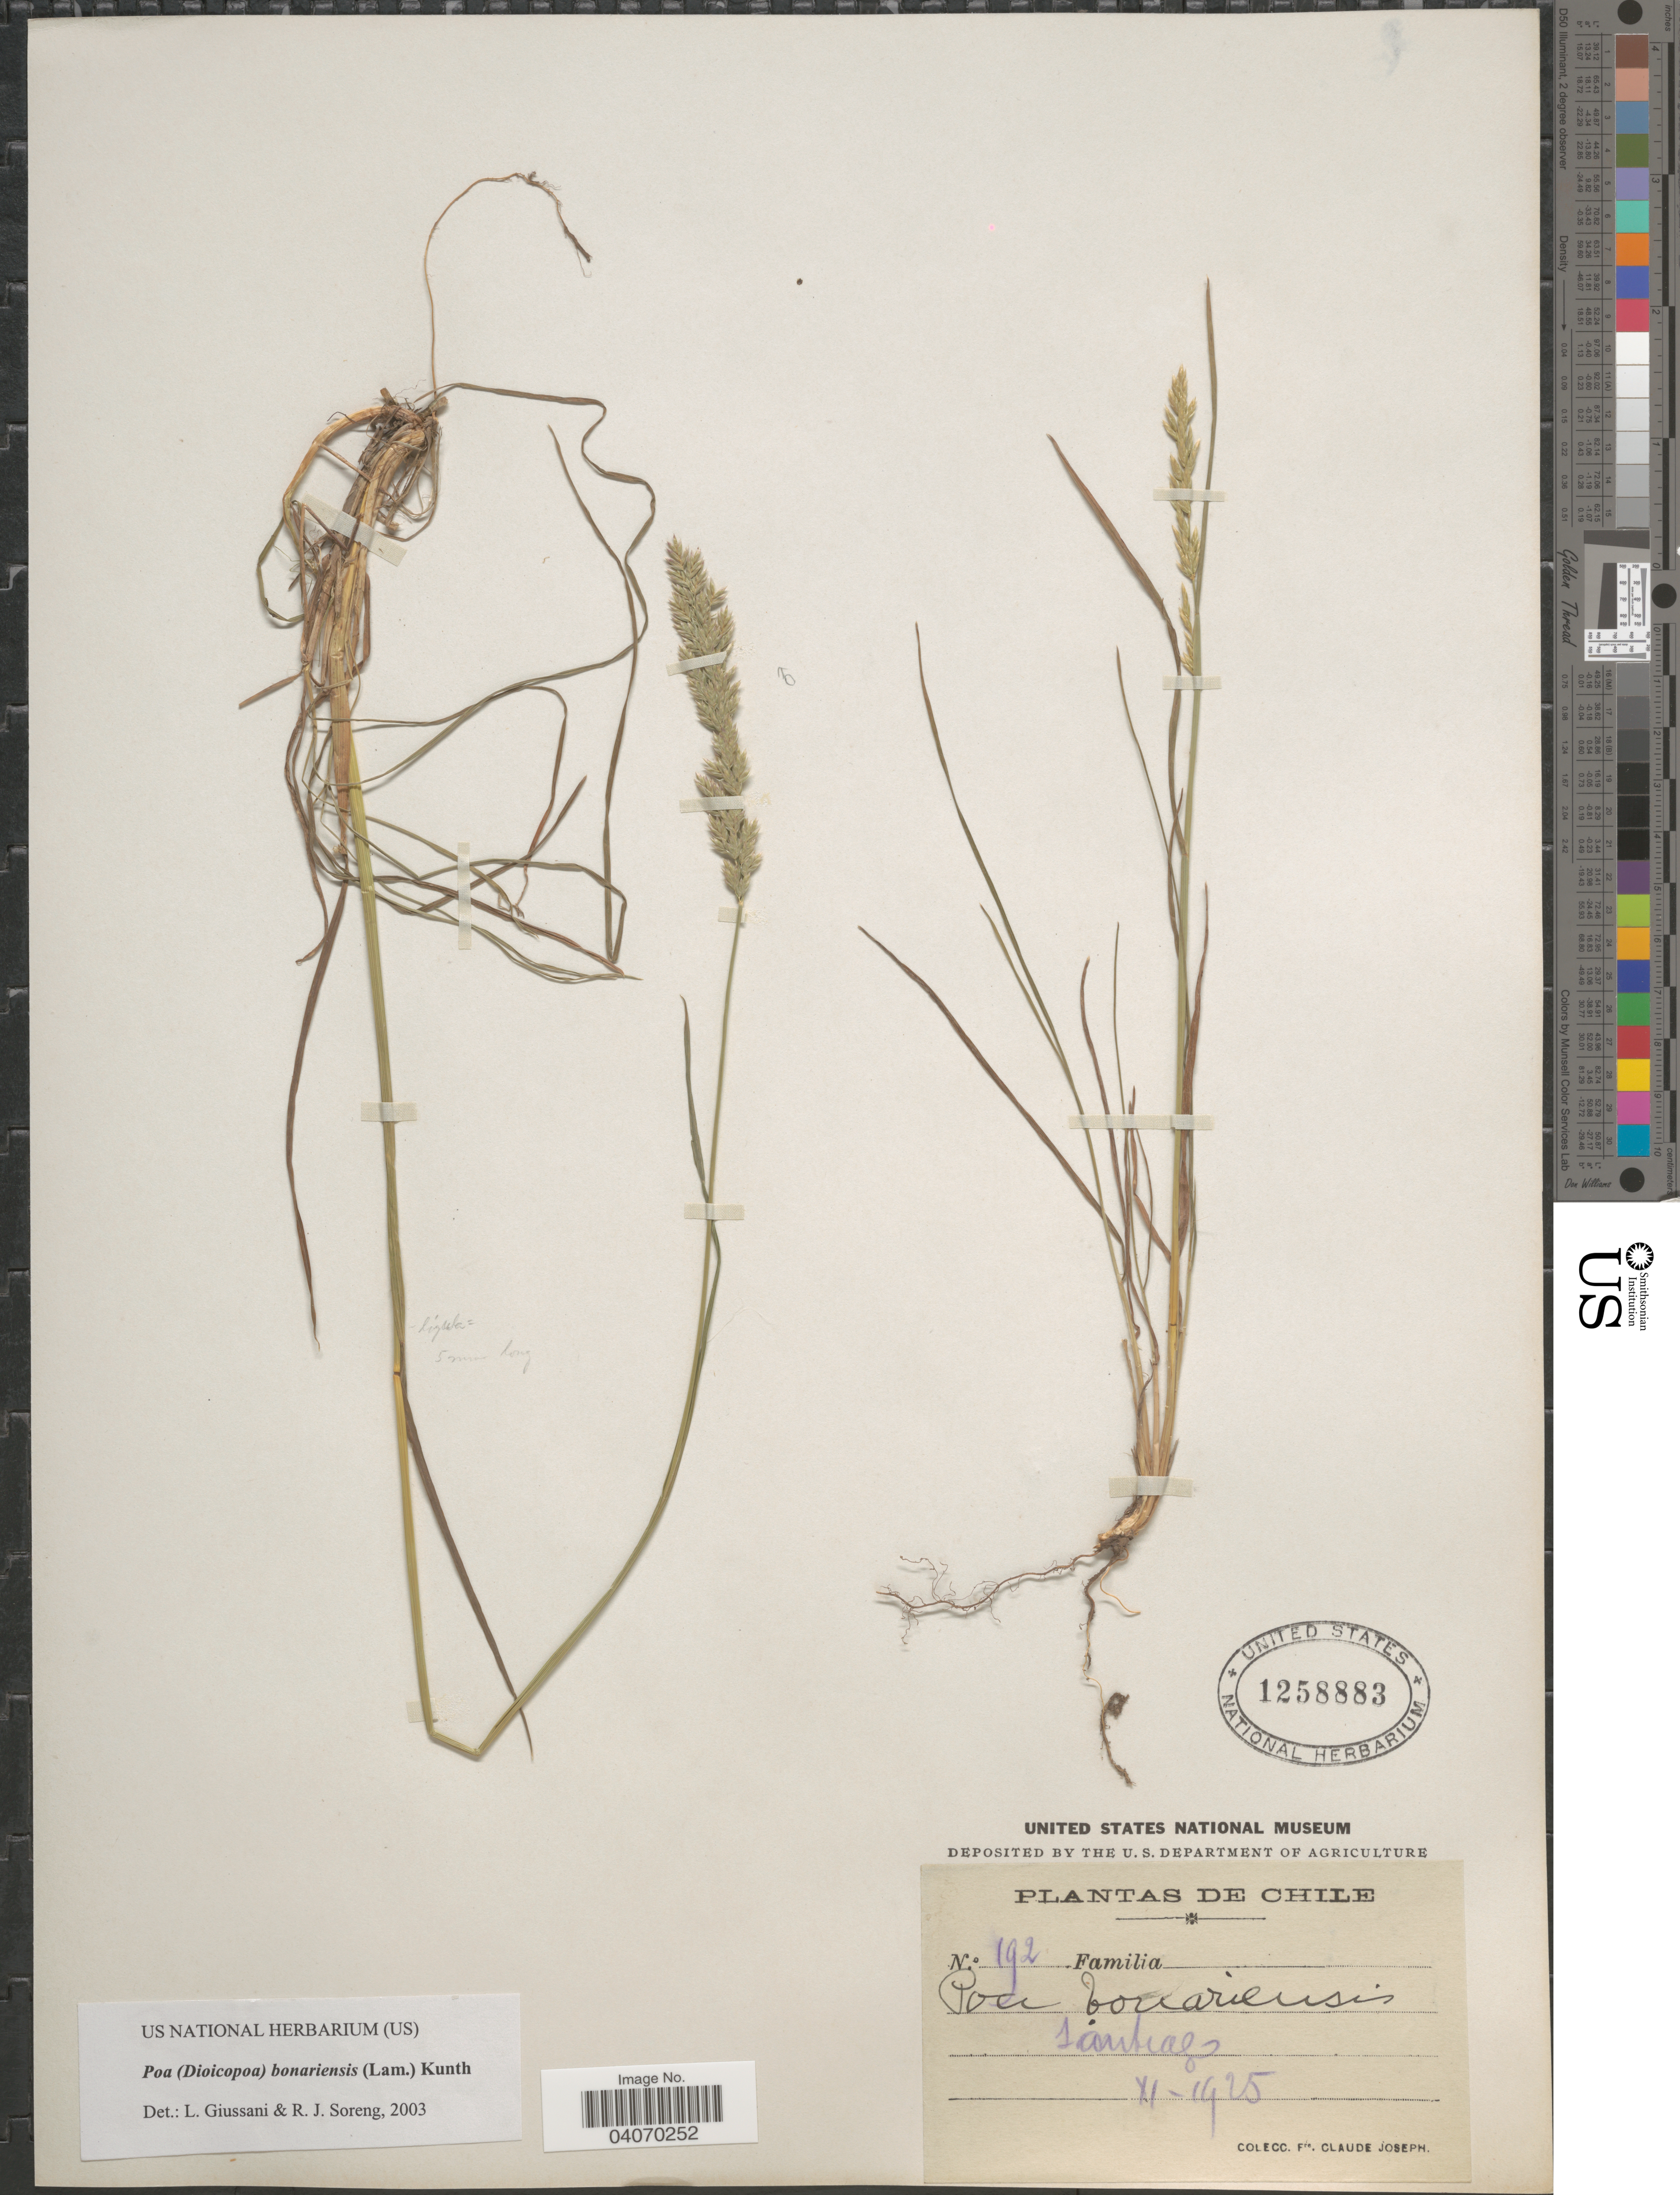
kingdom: Plantae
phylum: Tracheophyta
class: Liliopsida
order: Poales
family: Poaceae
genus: Poa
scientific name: Poa bonariensis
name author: (Lam.) Kunth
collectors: Bro. Claude-Joseph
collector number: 192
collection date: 1925-11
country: Chile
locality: Santiago.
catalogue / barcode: US 1258883